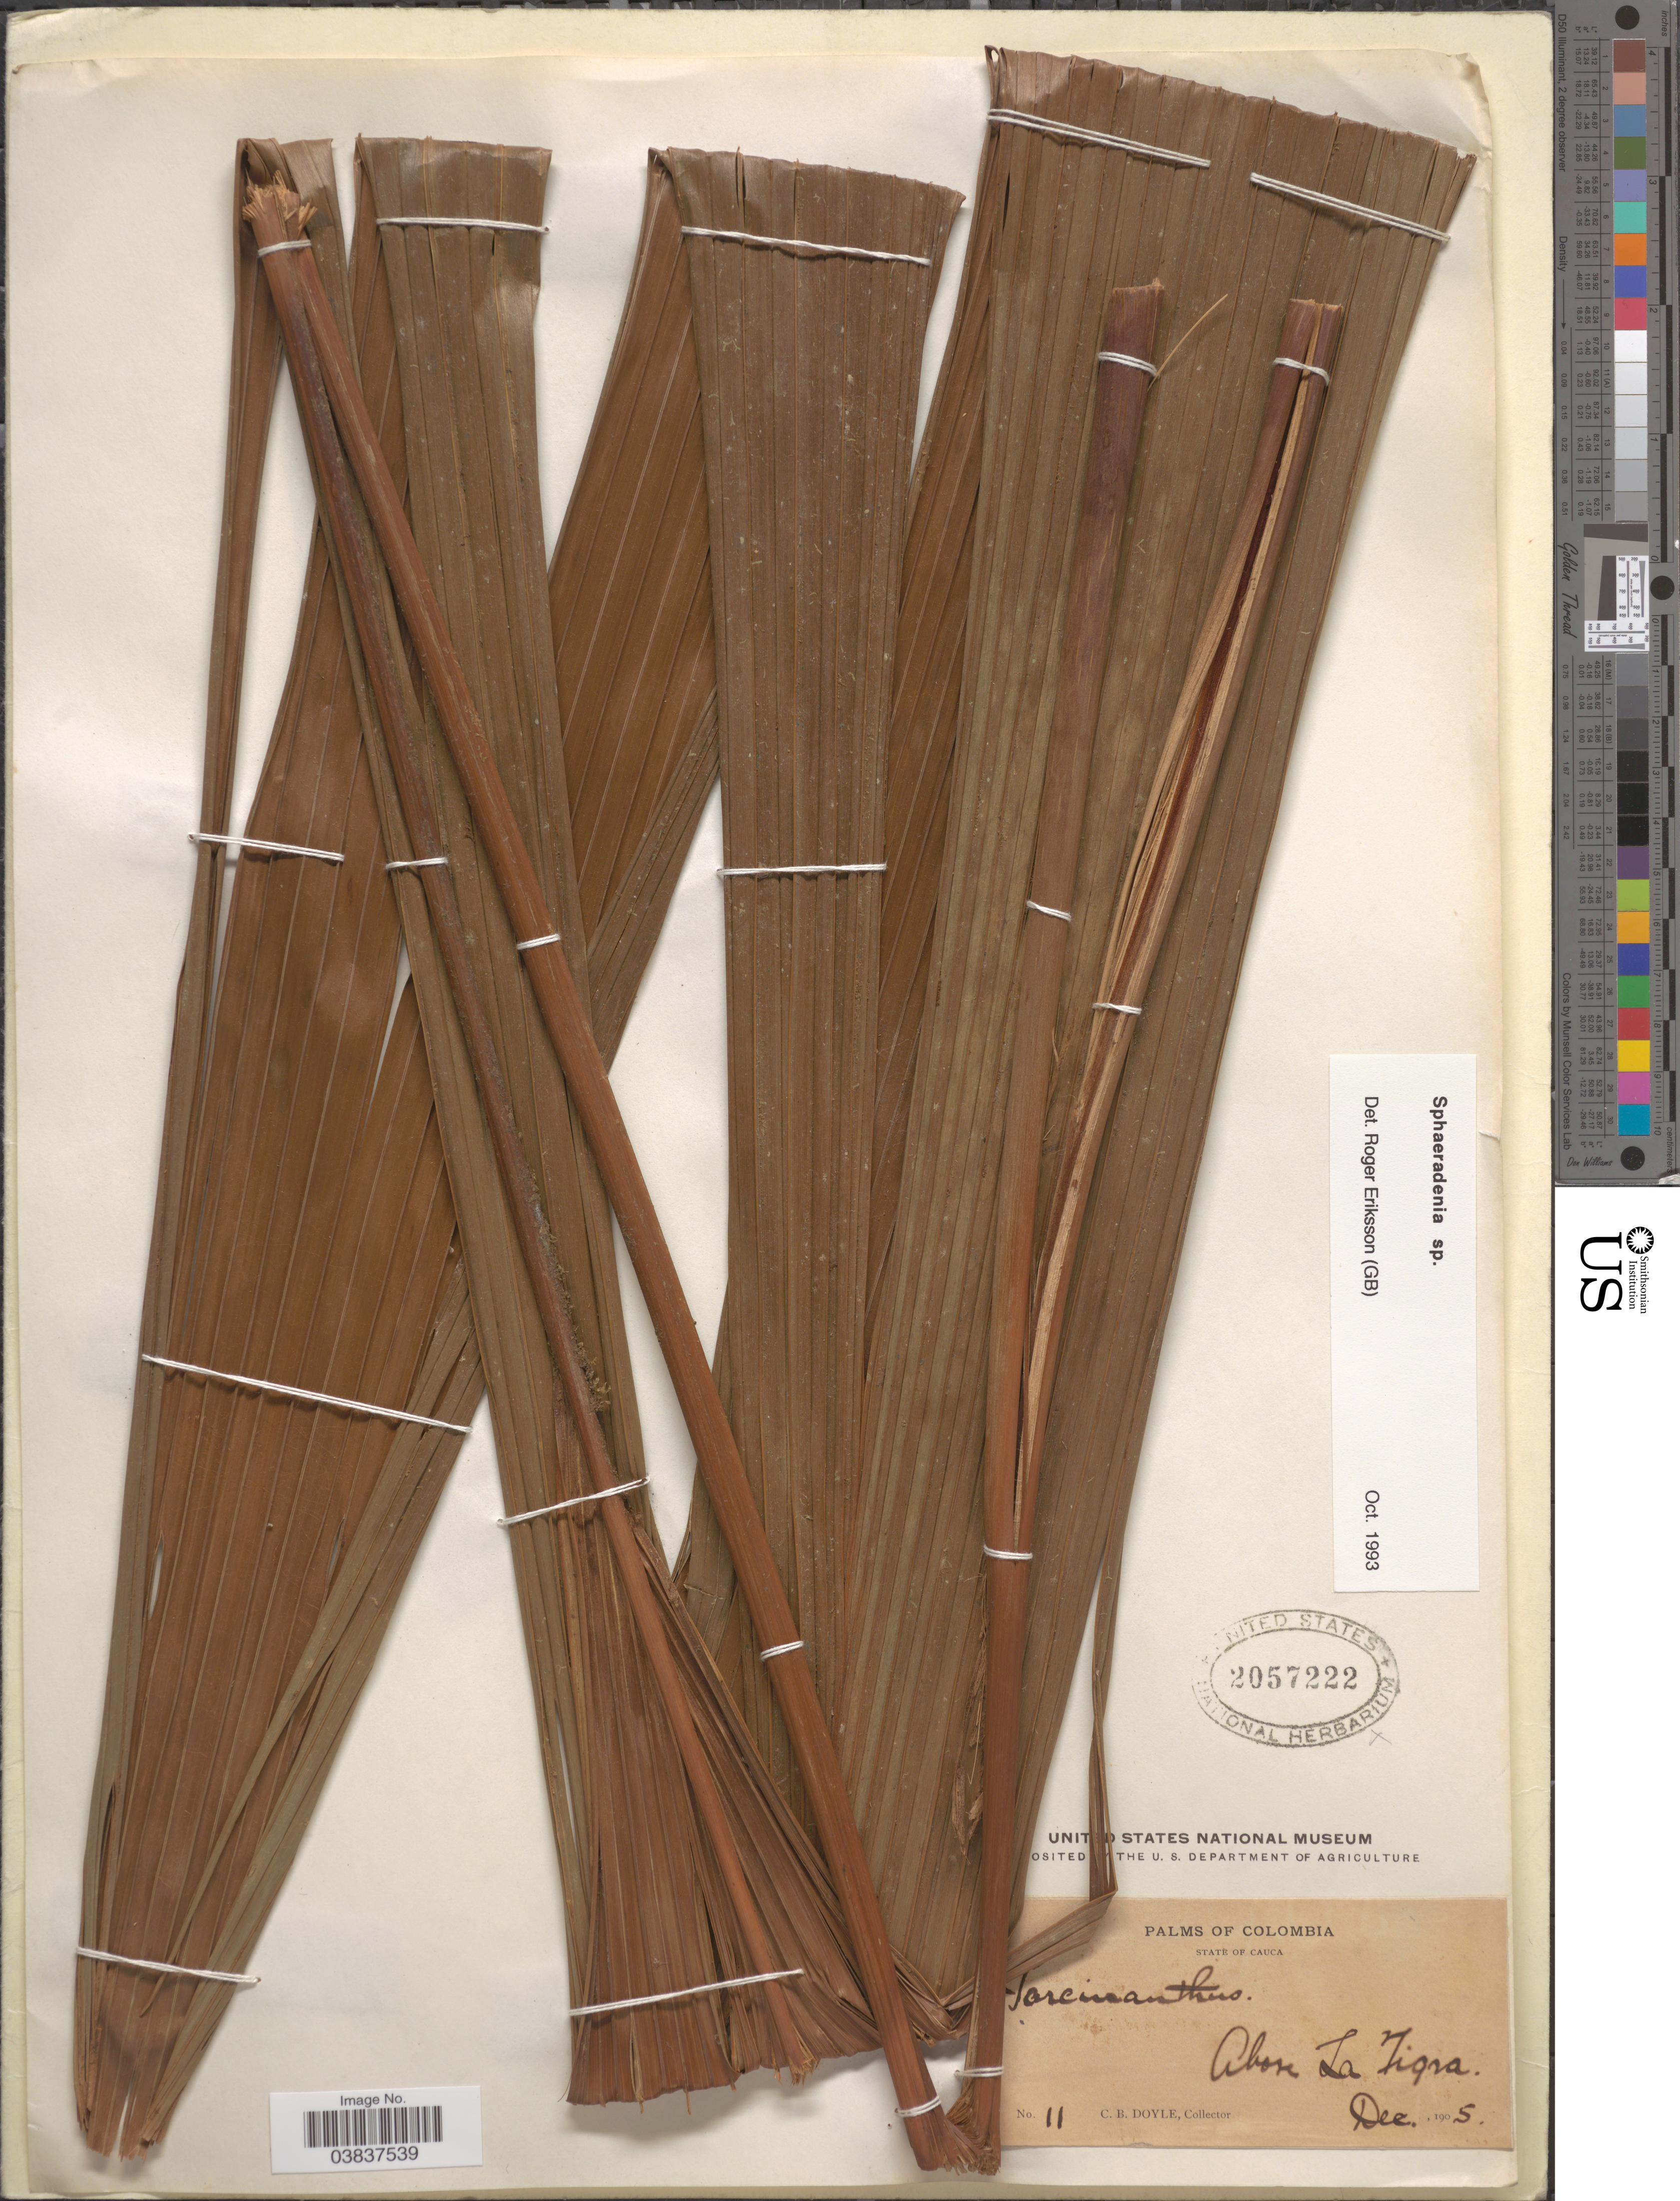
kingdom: Plantae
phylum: Tracheophyta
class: Liliopsida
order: Pandanales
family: Cyclanthaceae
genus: Sphaeradenia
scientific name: Sphaeradenia sp.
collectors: C. Doyle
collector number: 11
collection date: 1905-12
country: Colombia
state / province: Cauca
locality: Above La Tigra.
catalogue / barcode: US 2057222